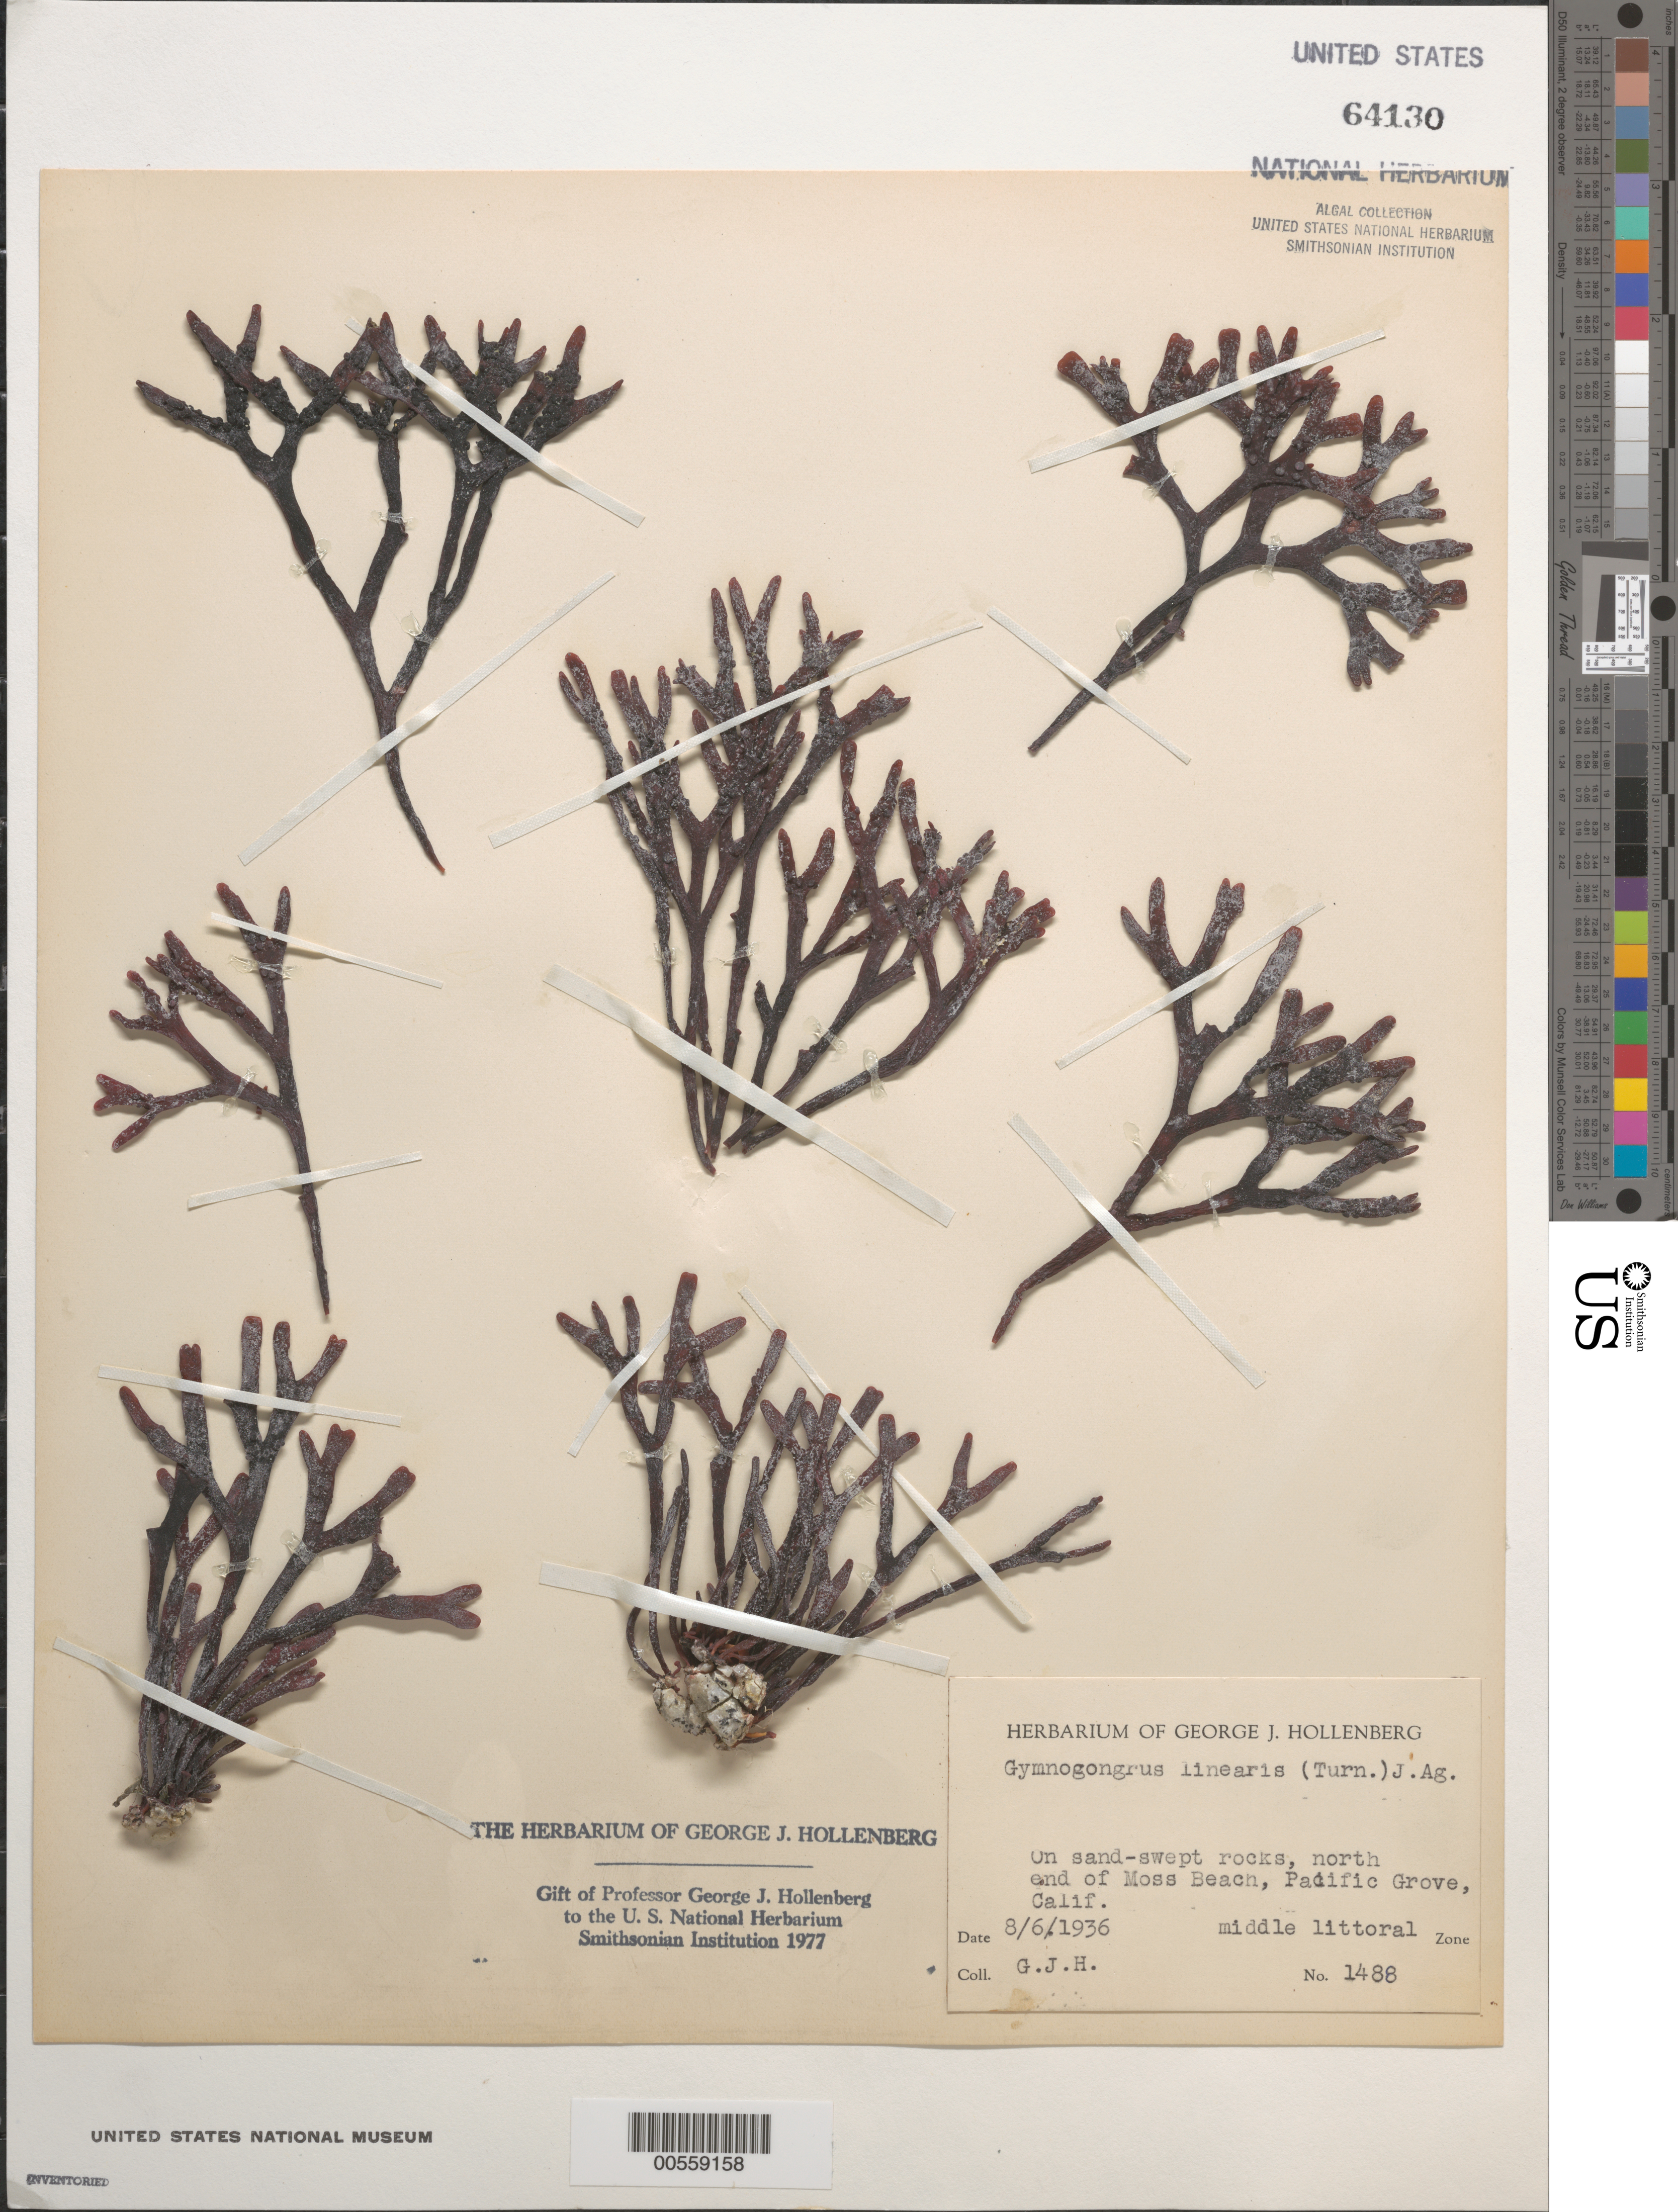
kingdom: Plantae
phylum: Rhodophyta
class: Florideophyceae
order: Gigartinales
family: Phyllophoraceae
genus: Ahnfeltiopsis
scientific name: Ahnfeltiopsis linearis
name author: (C. Agardh) P.C. Silva & DeCew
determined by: Algae name updating Project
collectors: G. Hollenberg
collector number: GJH 1488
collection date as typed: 06 Aug 1936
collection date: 1936-08-06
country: United States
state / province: California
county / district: Monterey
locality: Moss Beach, Pacific Grove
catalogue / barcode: US 64130